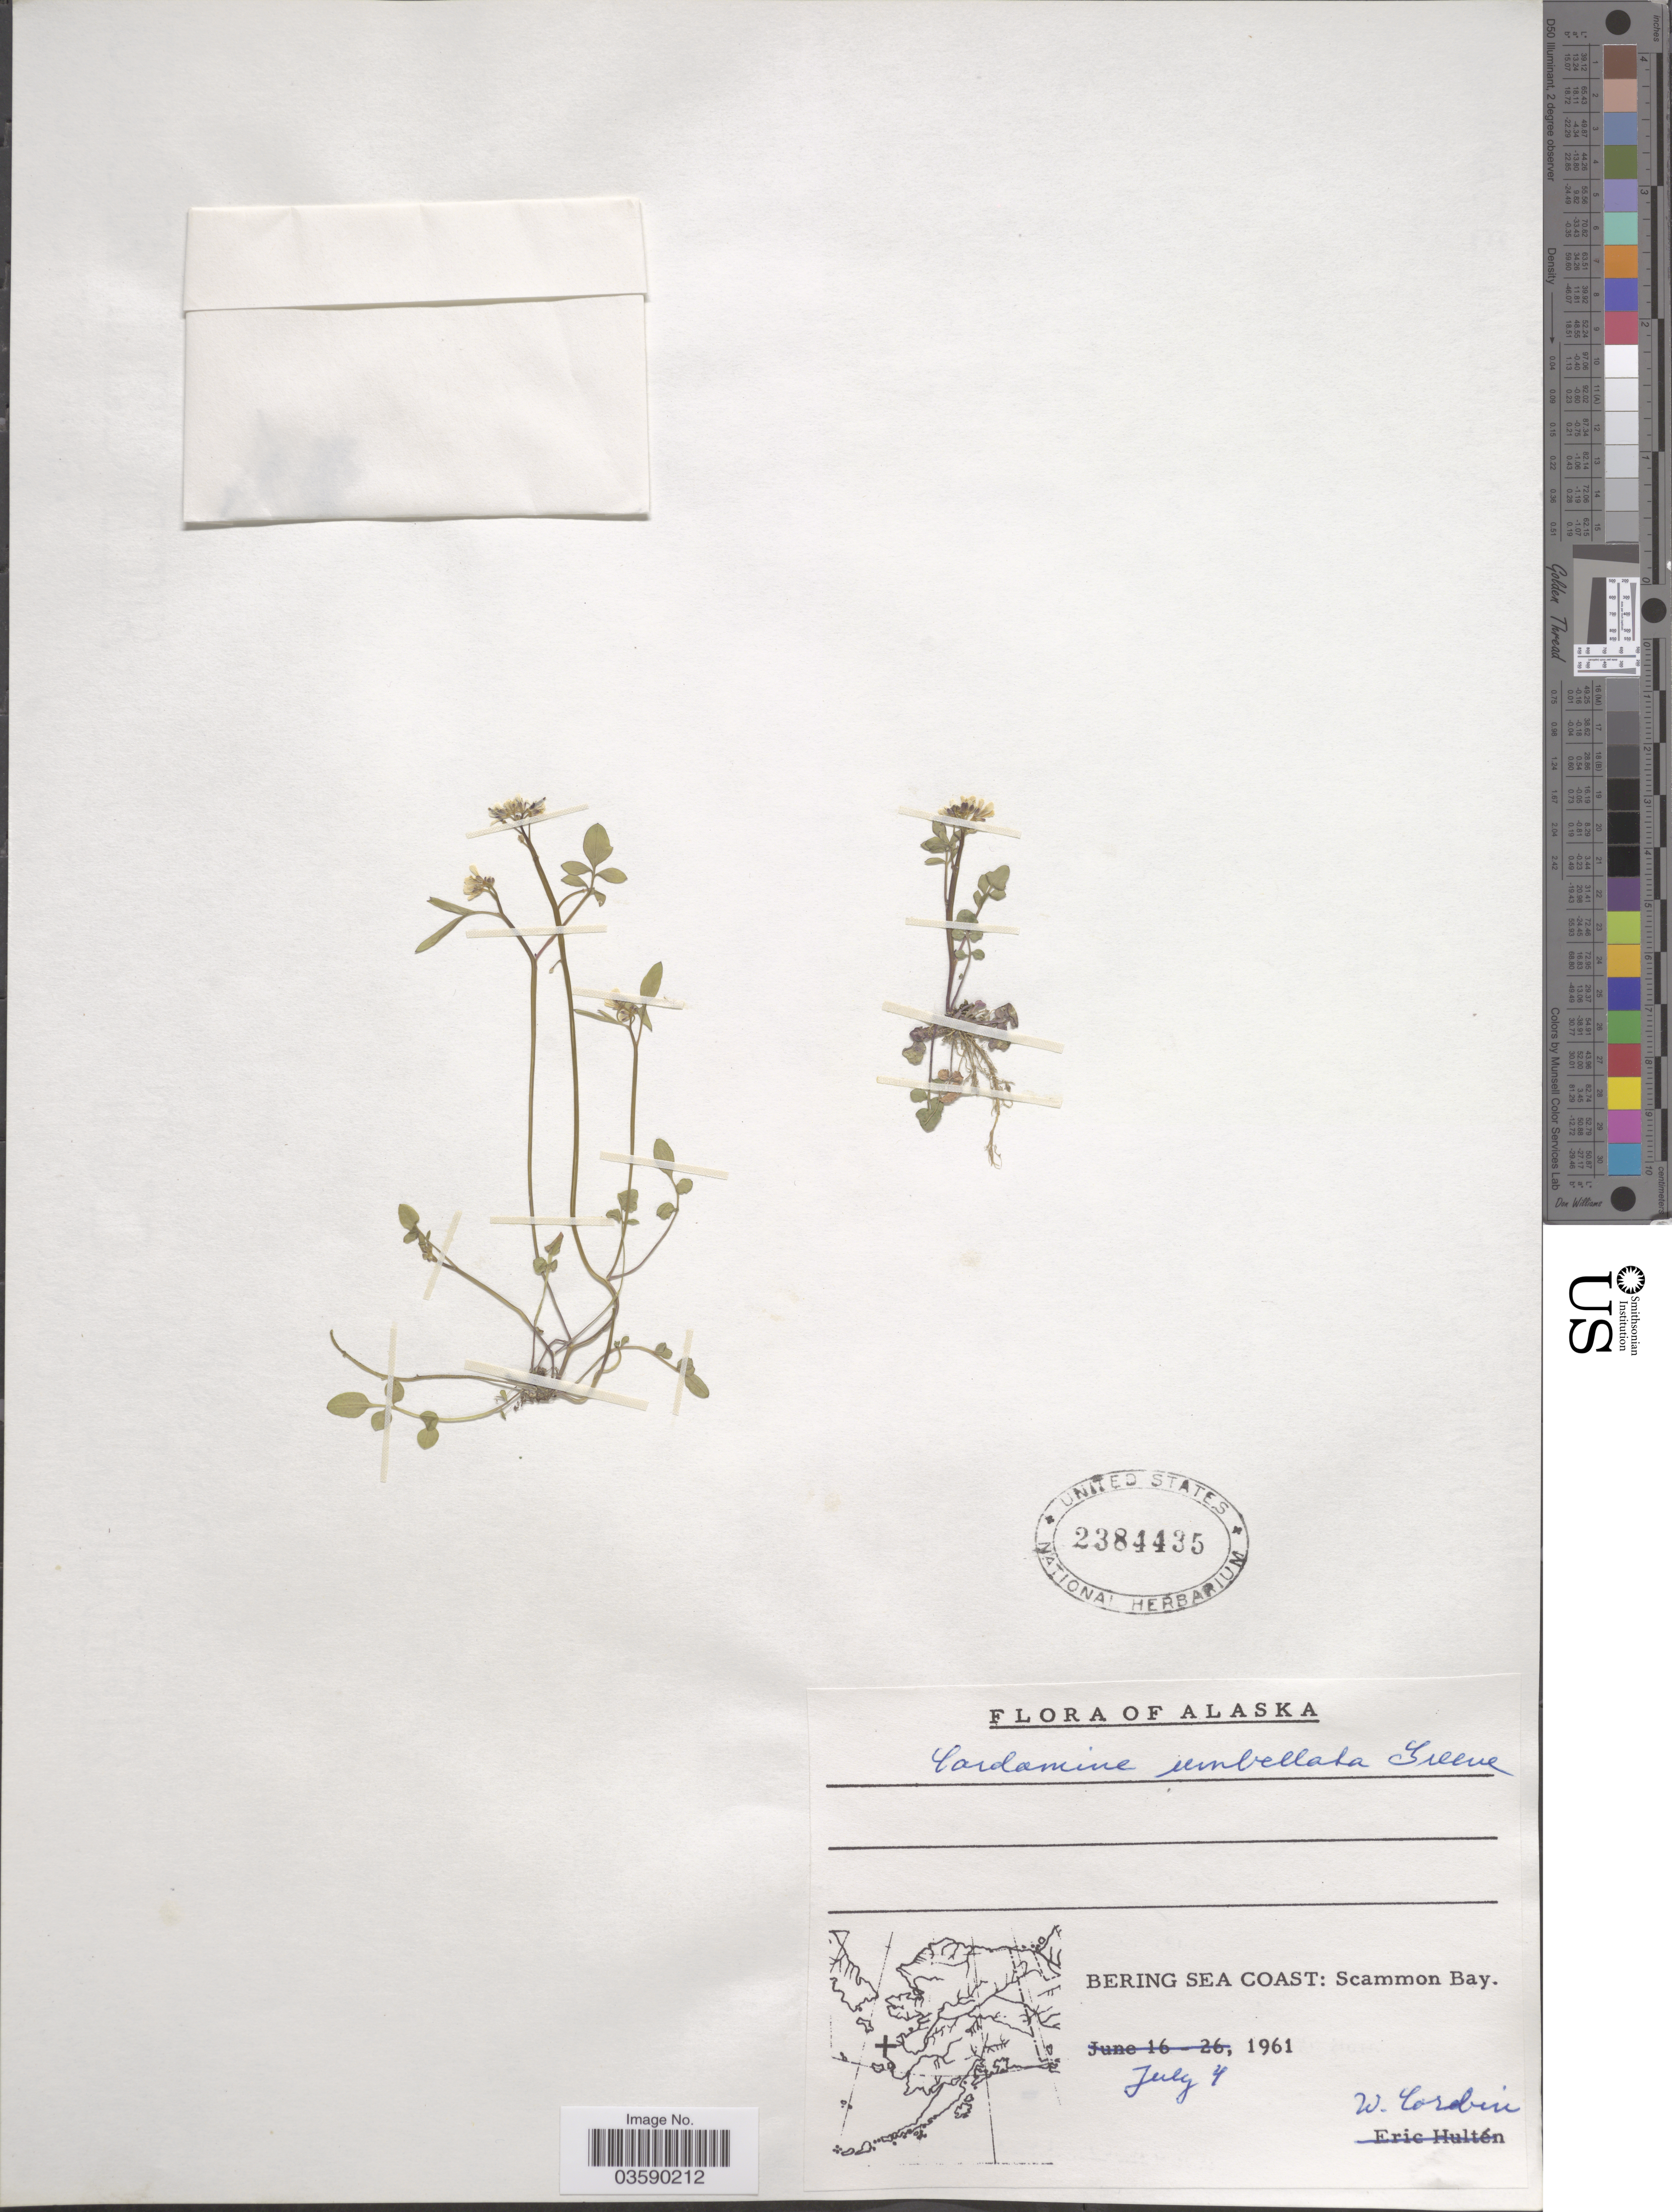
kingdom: Plantae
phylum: Tracheophyta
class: Magnoliopsida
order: Brassicales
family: Brassicaceae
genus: Cardamine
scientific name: Cardamine umbellata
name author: Greene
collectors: W. Corbin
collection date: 1961-07-04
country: United States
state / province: Alaska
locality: Bering Sea Coast: Scammon Bay.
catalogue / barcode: US 2384435